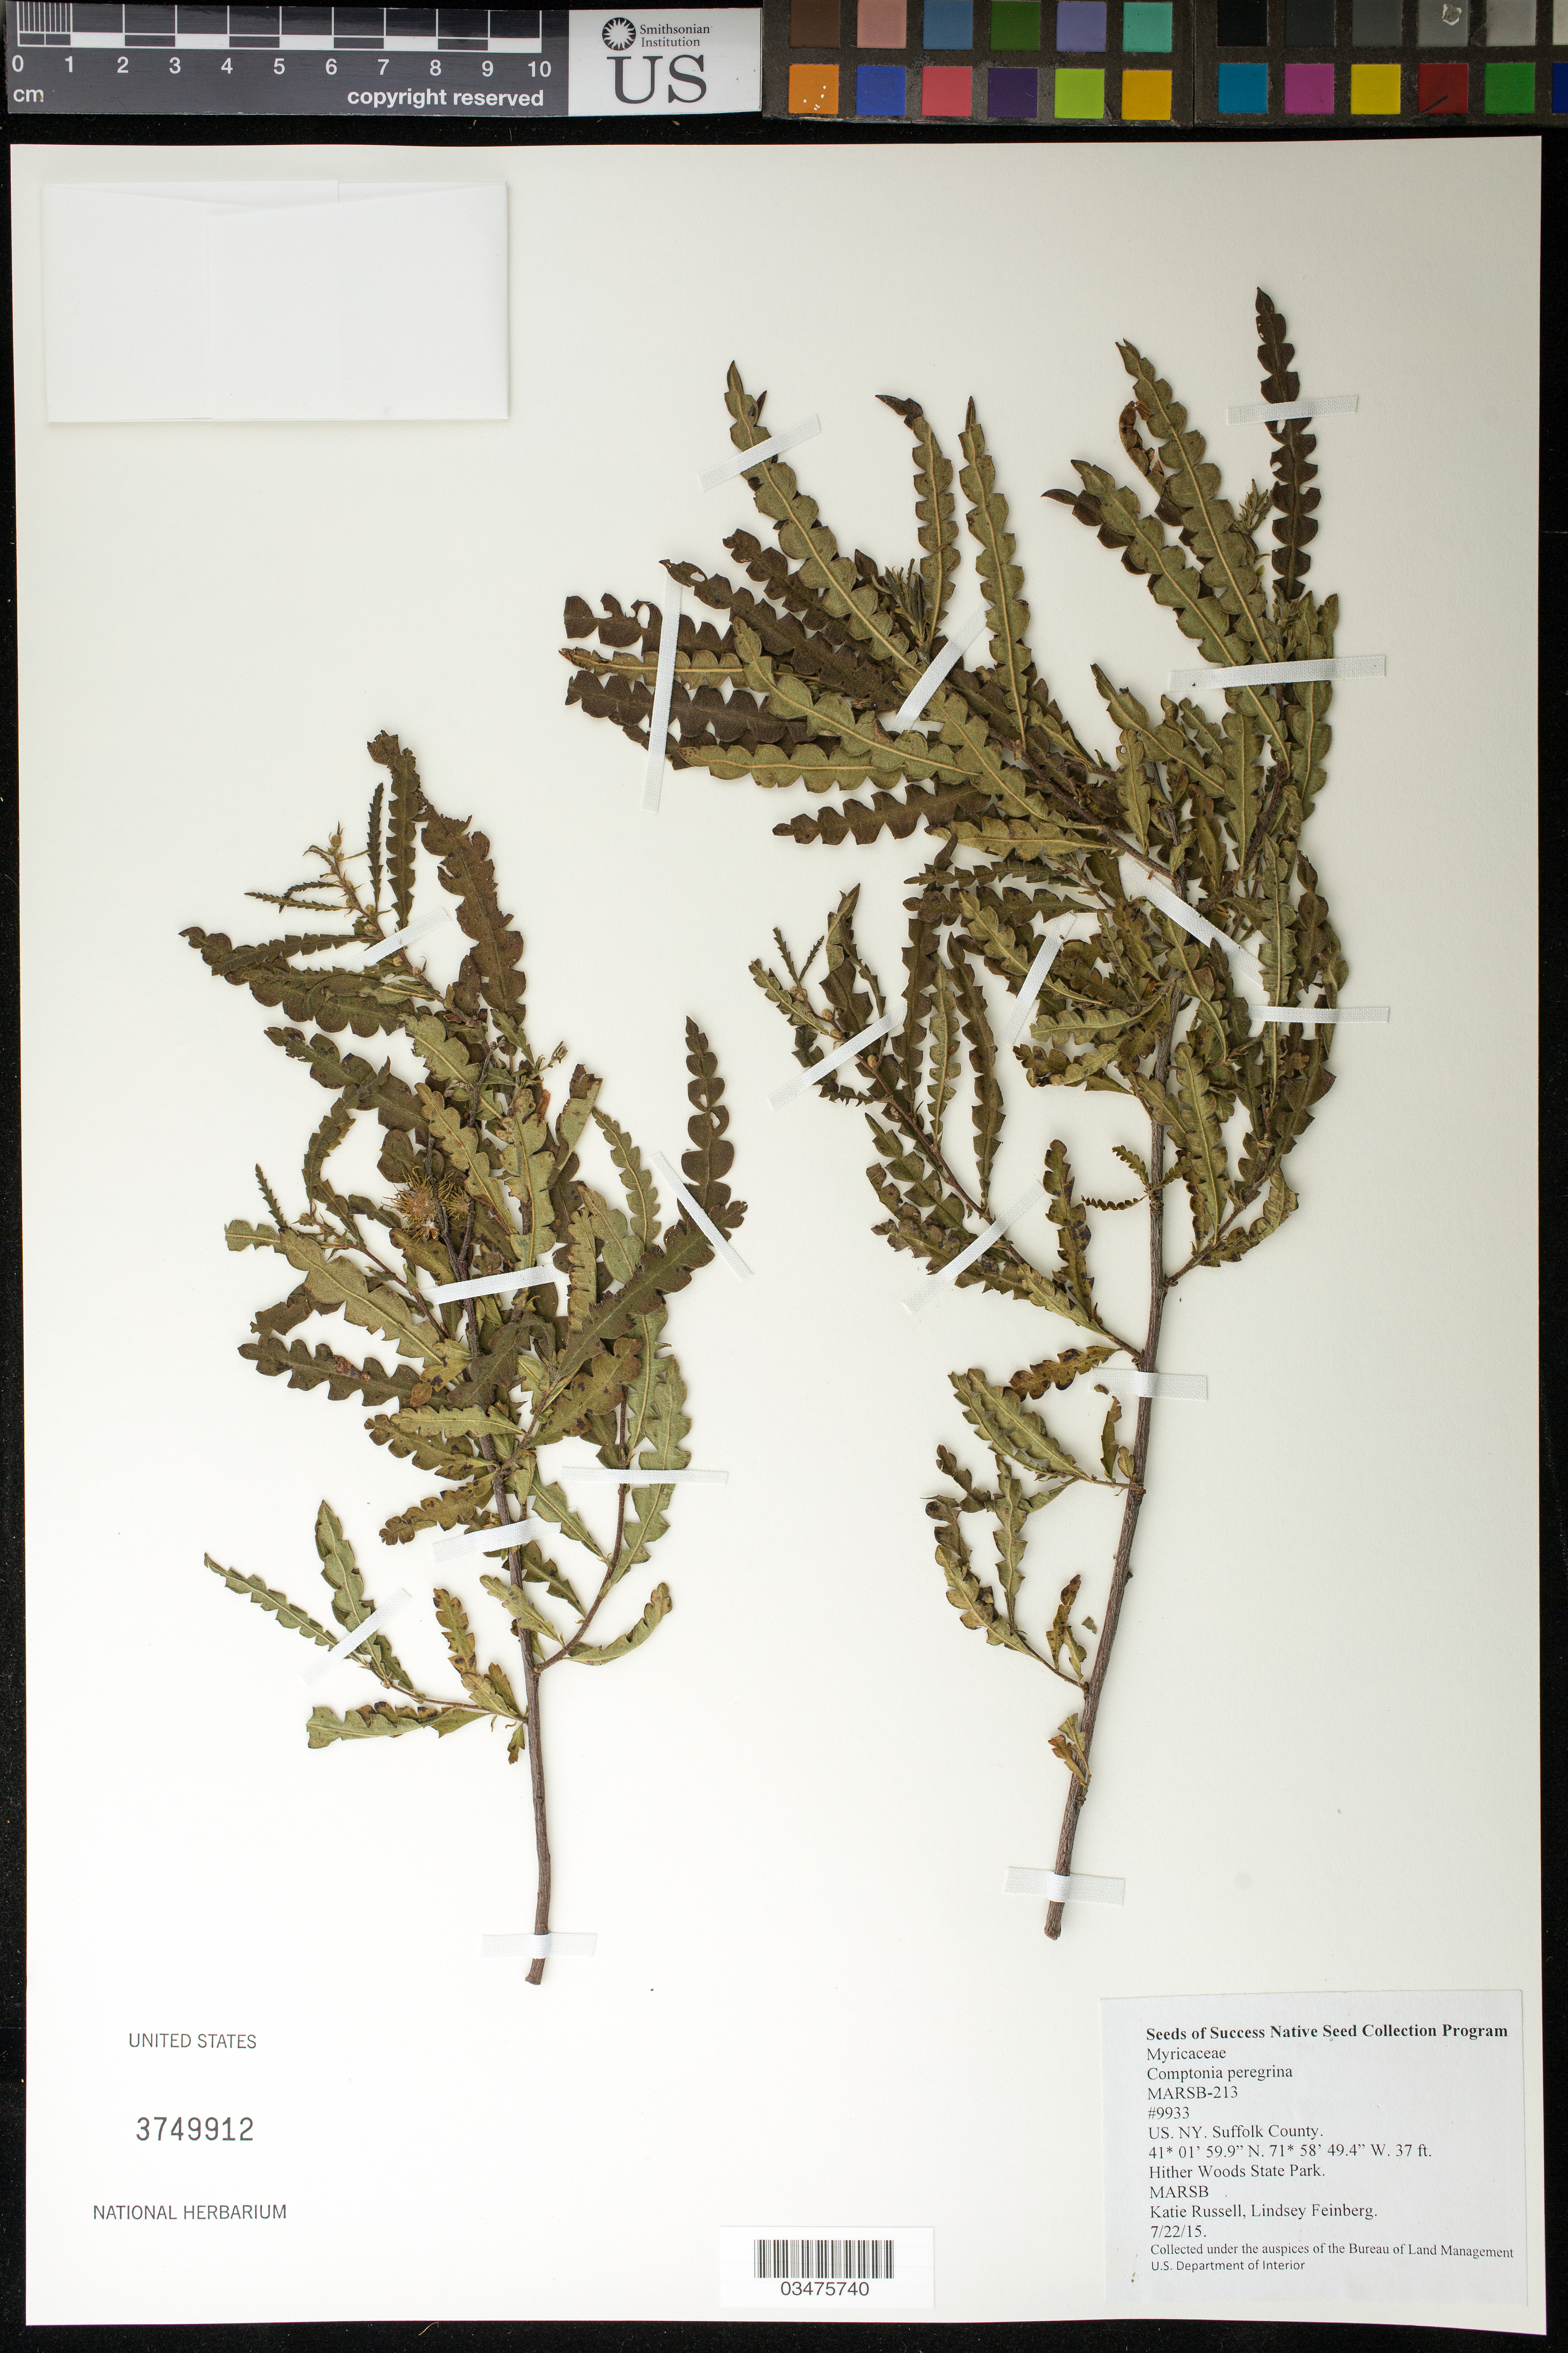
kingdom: Plantae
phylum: Tracheophyta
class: Magnoliopsida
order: Fagales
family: Myricaceae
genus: Comptonia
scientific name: Comptonia peregrina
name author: (L.) J.M. Coult.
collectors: K. Russell & L. Feinberg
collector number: MARSB-213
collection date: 2015-07-22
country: United States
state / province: New York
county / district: Suffolk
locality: Hither Woods State Park.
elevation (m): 11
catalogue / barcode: US 3749912